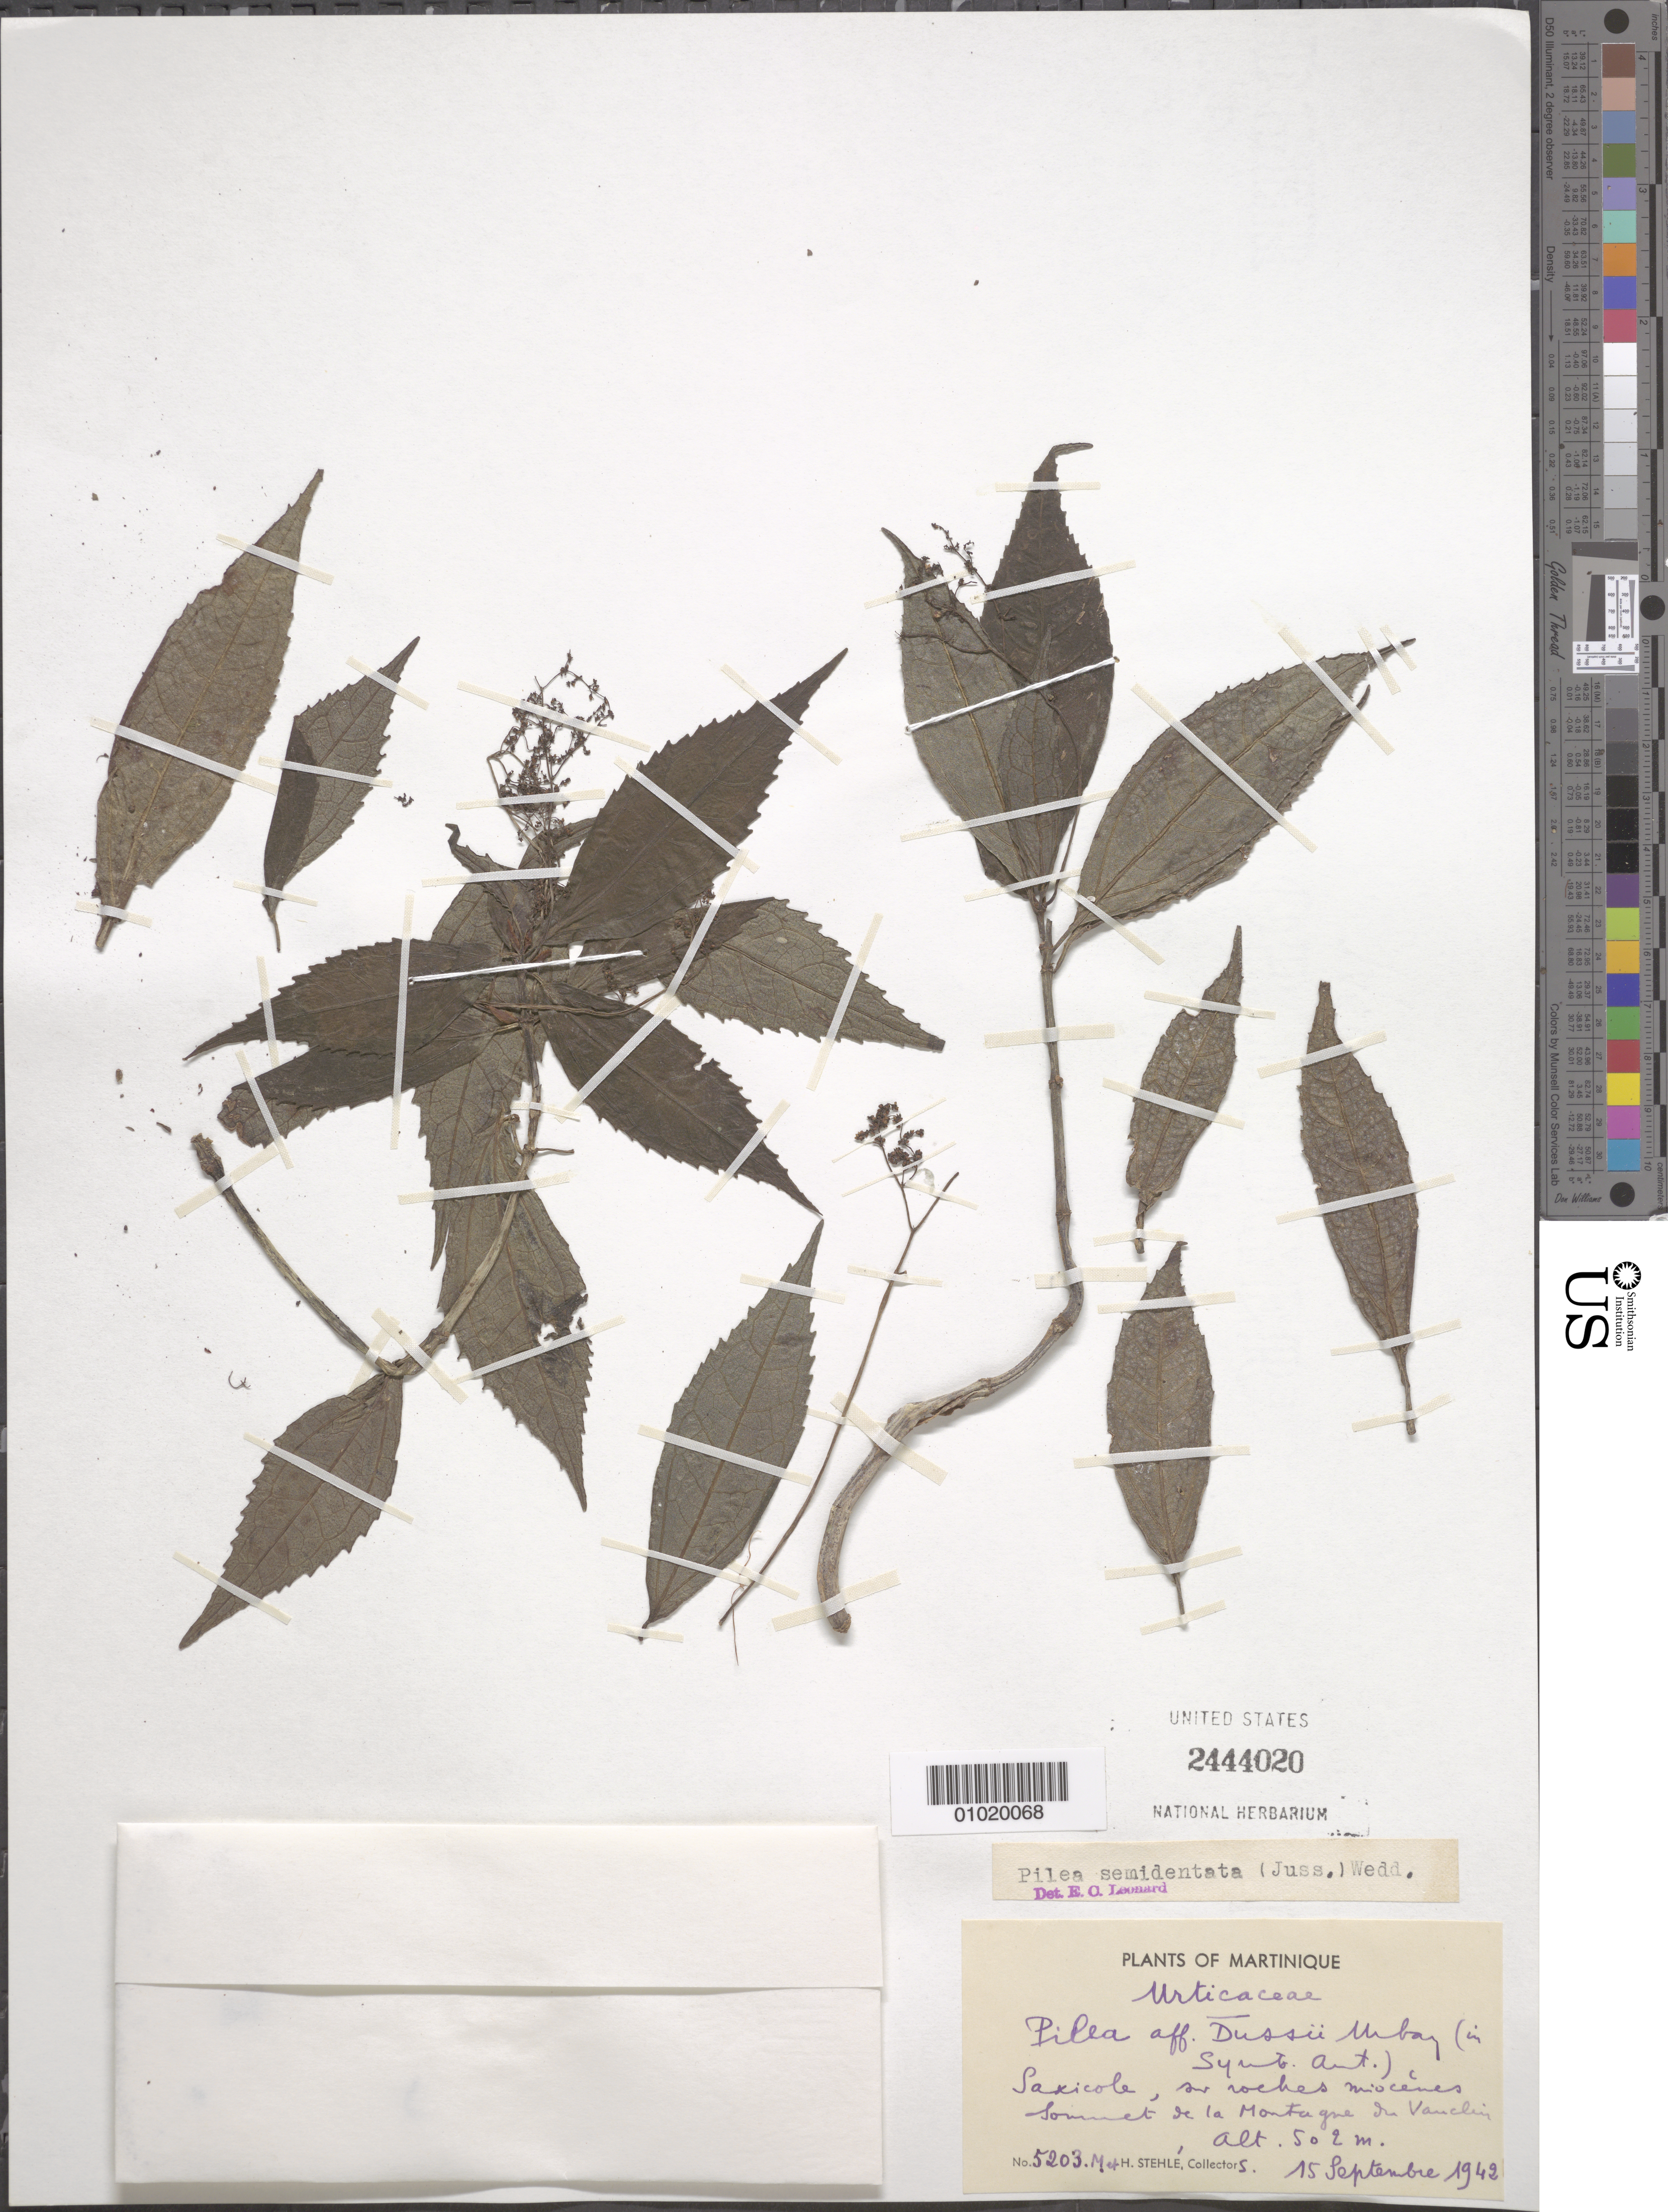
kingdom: Plantae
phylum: Tracheophyta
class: Magnoliopsida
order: Rosales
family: Urticaceae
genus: Pilea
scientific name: Pilea semidentata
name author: (Juss. ex Poir.) Wedd.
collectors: H. Stehlé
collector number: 5203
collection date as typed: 15 Sep 1942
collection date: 1942-09-15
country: Martinique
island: Martinique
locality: Sommet de la Montagne Vauclin.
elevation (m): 509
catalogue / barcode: US 2444020